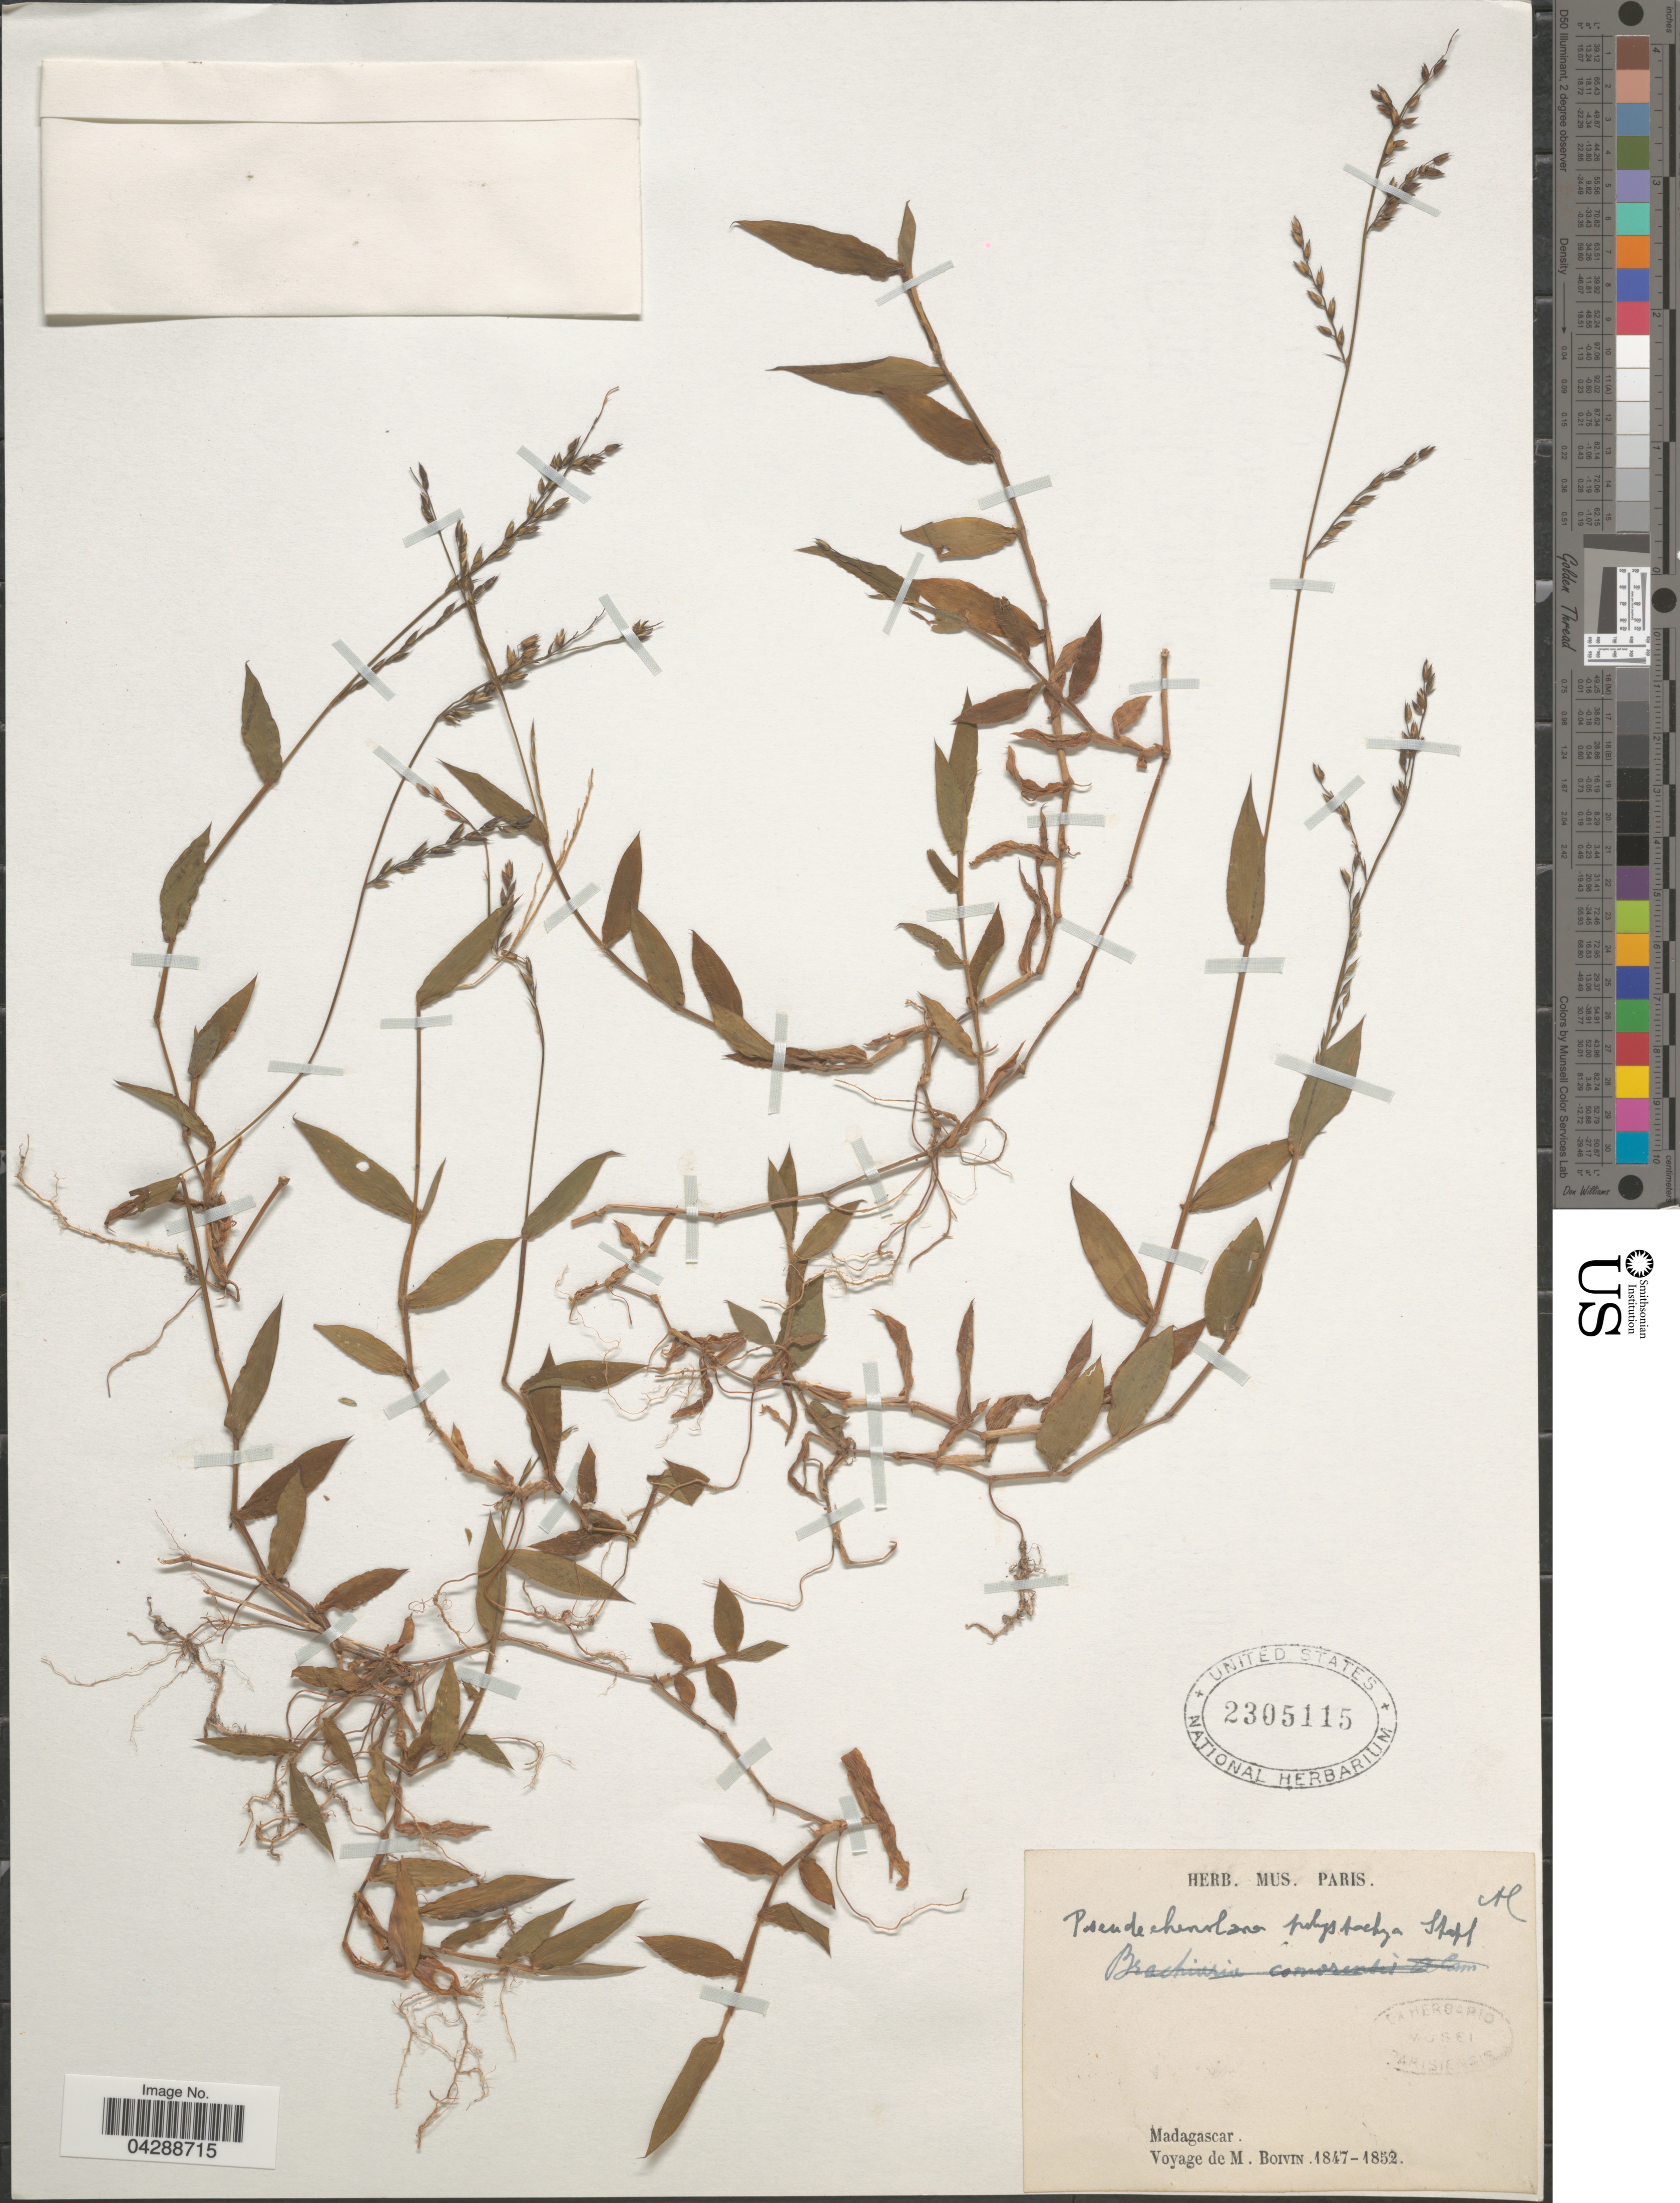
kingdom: Plantae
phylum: Tracheophyta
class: Liliopsida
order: Poales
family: Poaceae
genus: Pseudechinolaena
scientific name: Pseudechinolaena polystachya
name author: (Kunth) Stapf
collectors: M. Boivin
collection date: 1847/1852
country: Madagascar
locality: Voyage de M. Boivin 1847-1852 [unsure placement].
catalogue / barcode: US 2305115